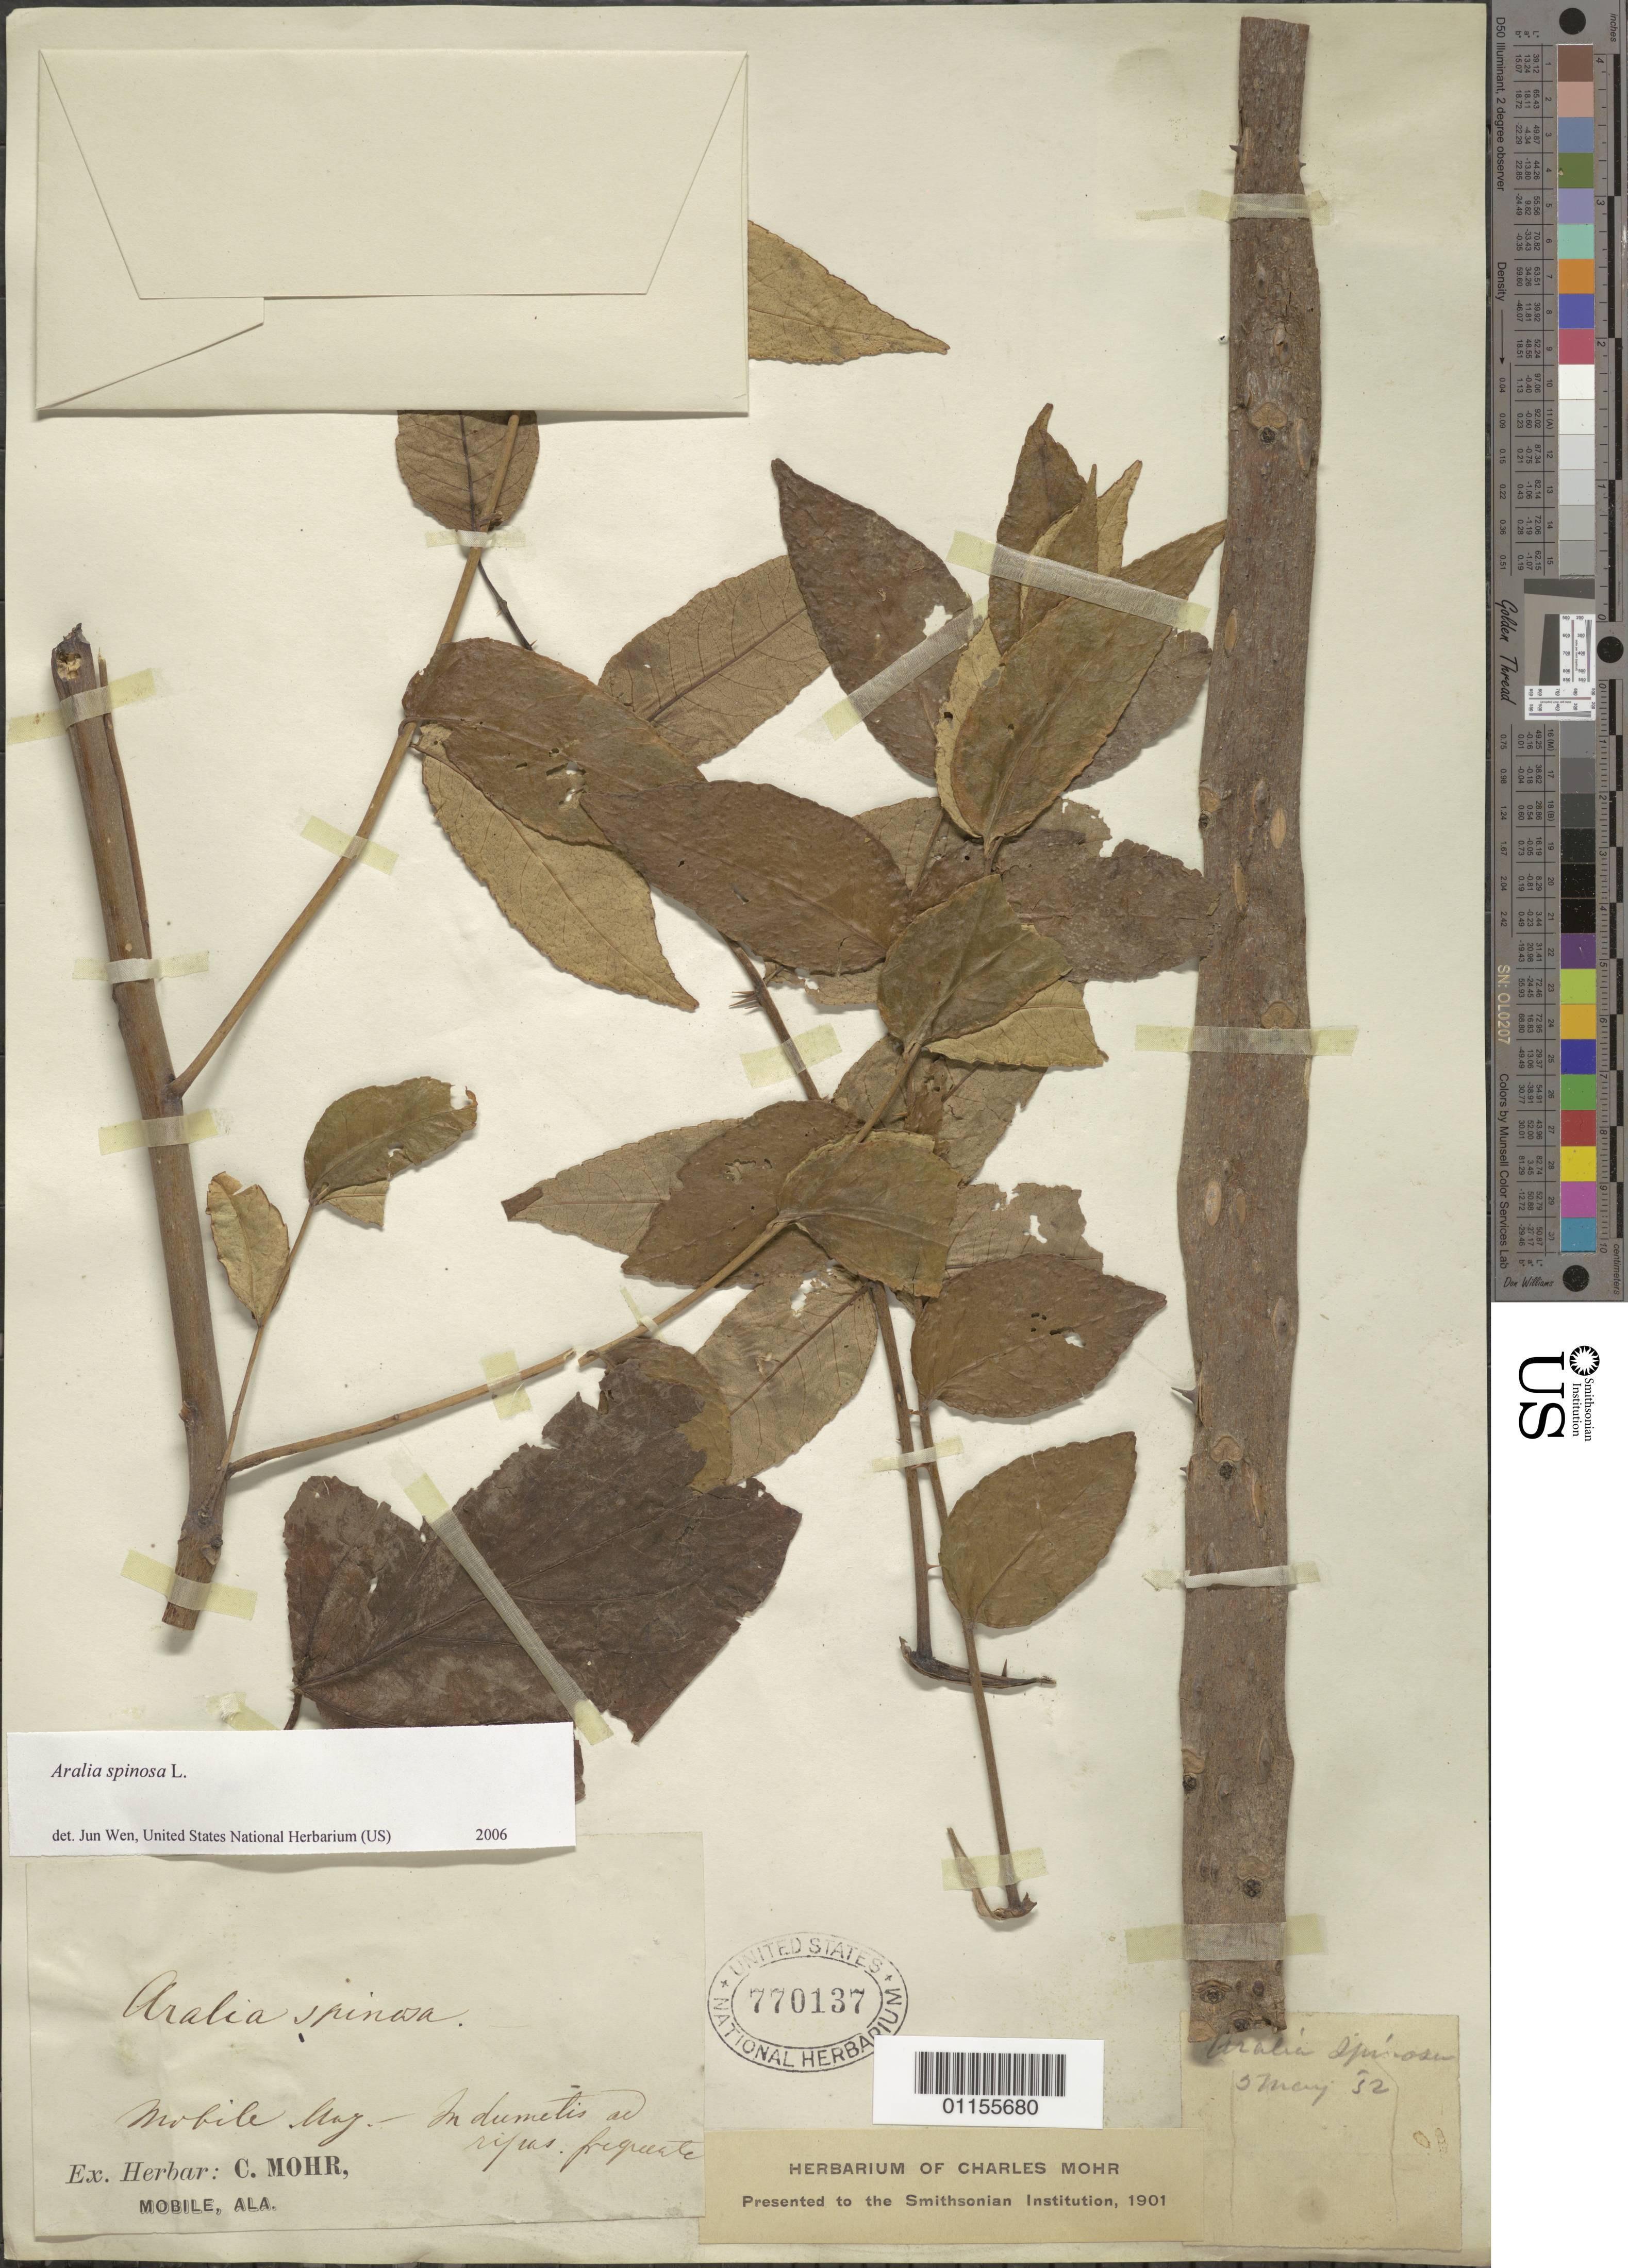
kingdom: Plantae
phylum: Tracheophyta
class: Magnoliopsida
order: Apiales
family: Araliaceae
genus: Aralia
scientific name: Aralia spinosa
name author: L.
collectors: ex herb. C. Mohr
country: United States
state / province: Alabama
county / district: Mobile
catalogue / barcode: US 770137